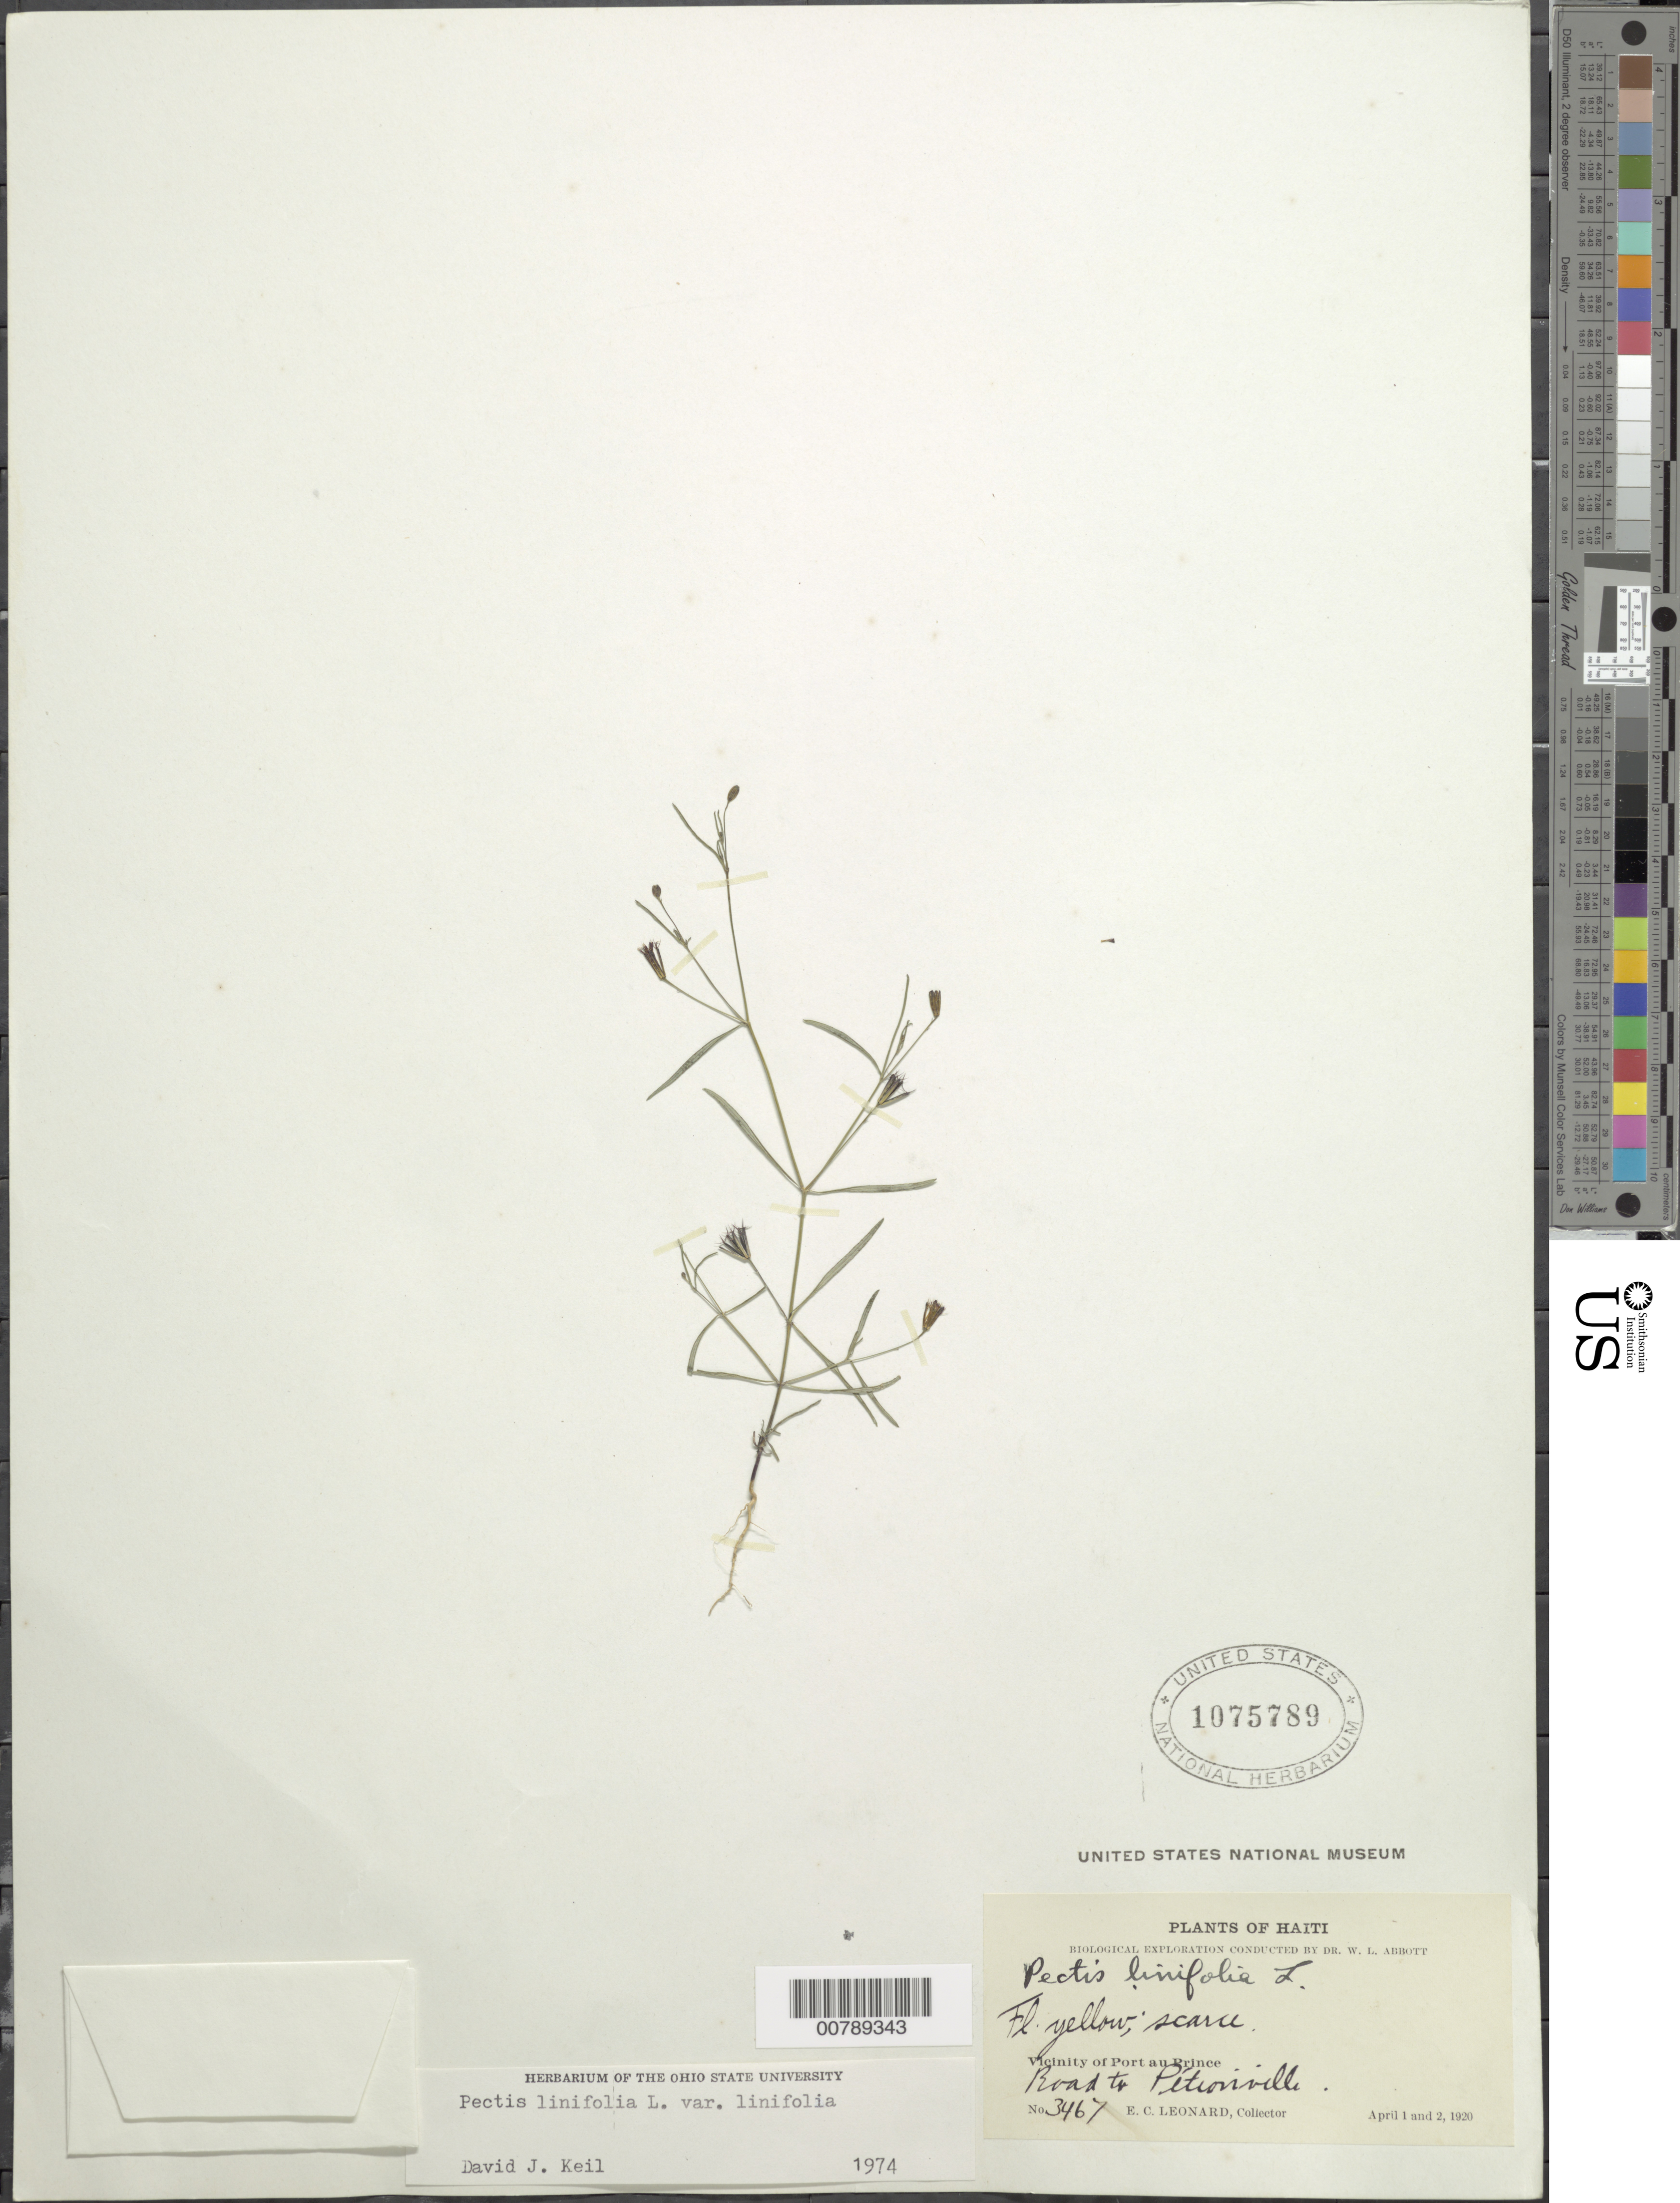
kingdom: Plantae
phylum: Tracheophyta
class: Magnoliopsida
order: Asterales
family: Asteraceae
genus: Pectis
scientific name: Pectis linifolia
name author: L.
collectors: E. C. Leonard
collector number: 3467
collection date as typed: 01 Apr 1920 to 02 Apr 1920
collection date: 1920-04-01/1920-04-02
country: Haiti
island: Hispaniola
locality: Vicinity of Port au Prince. Road to Pétionville.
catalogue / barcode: US 1075789